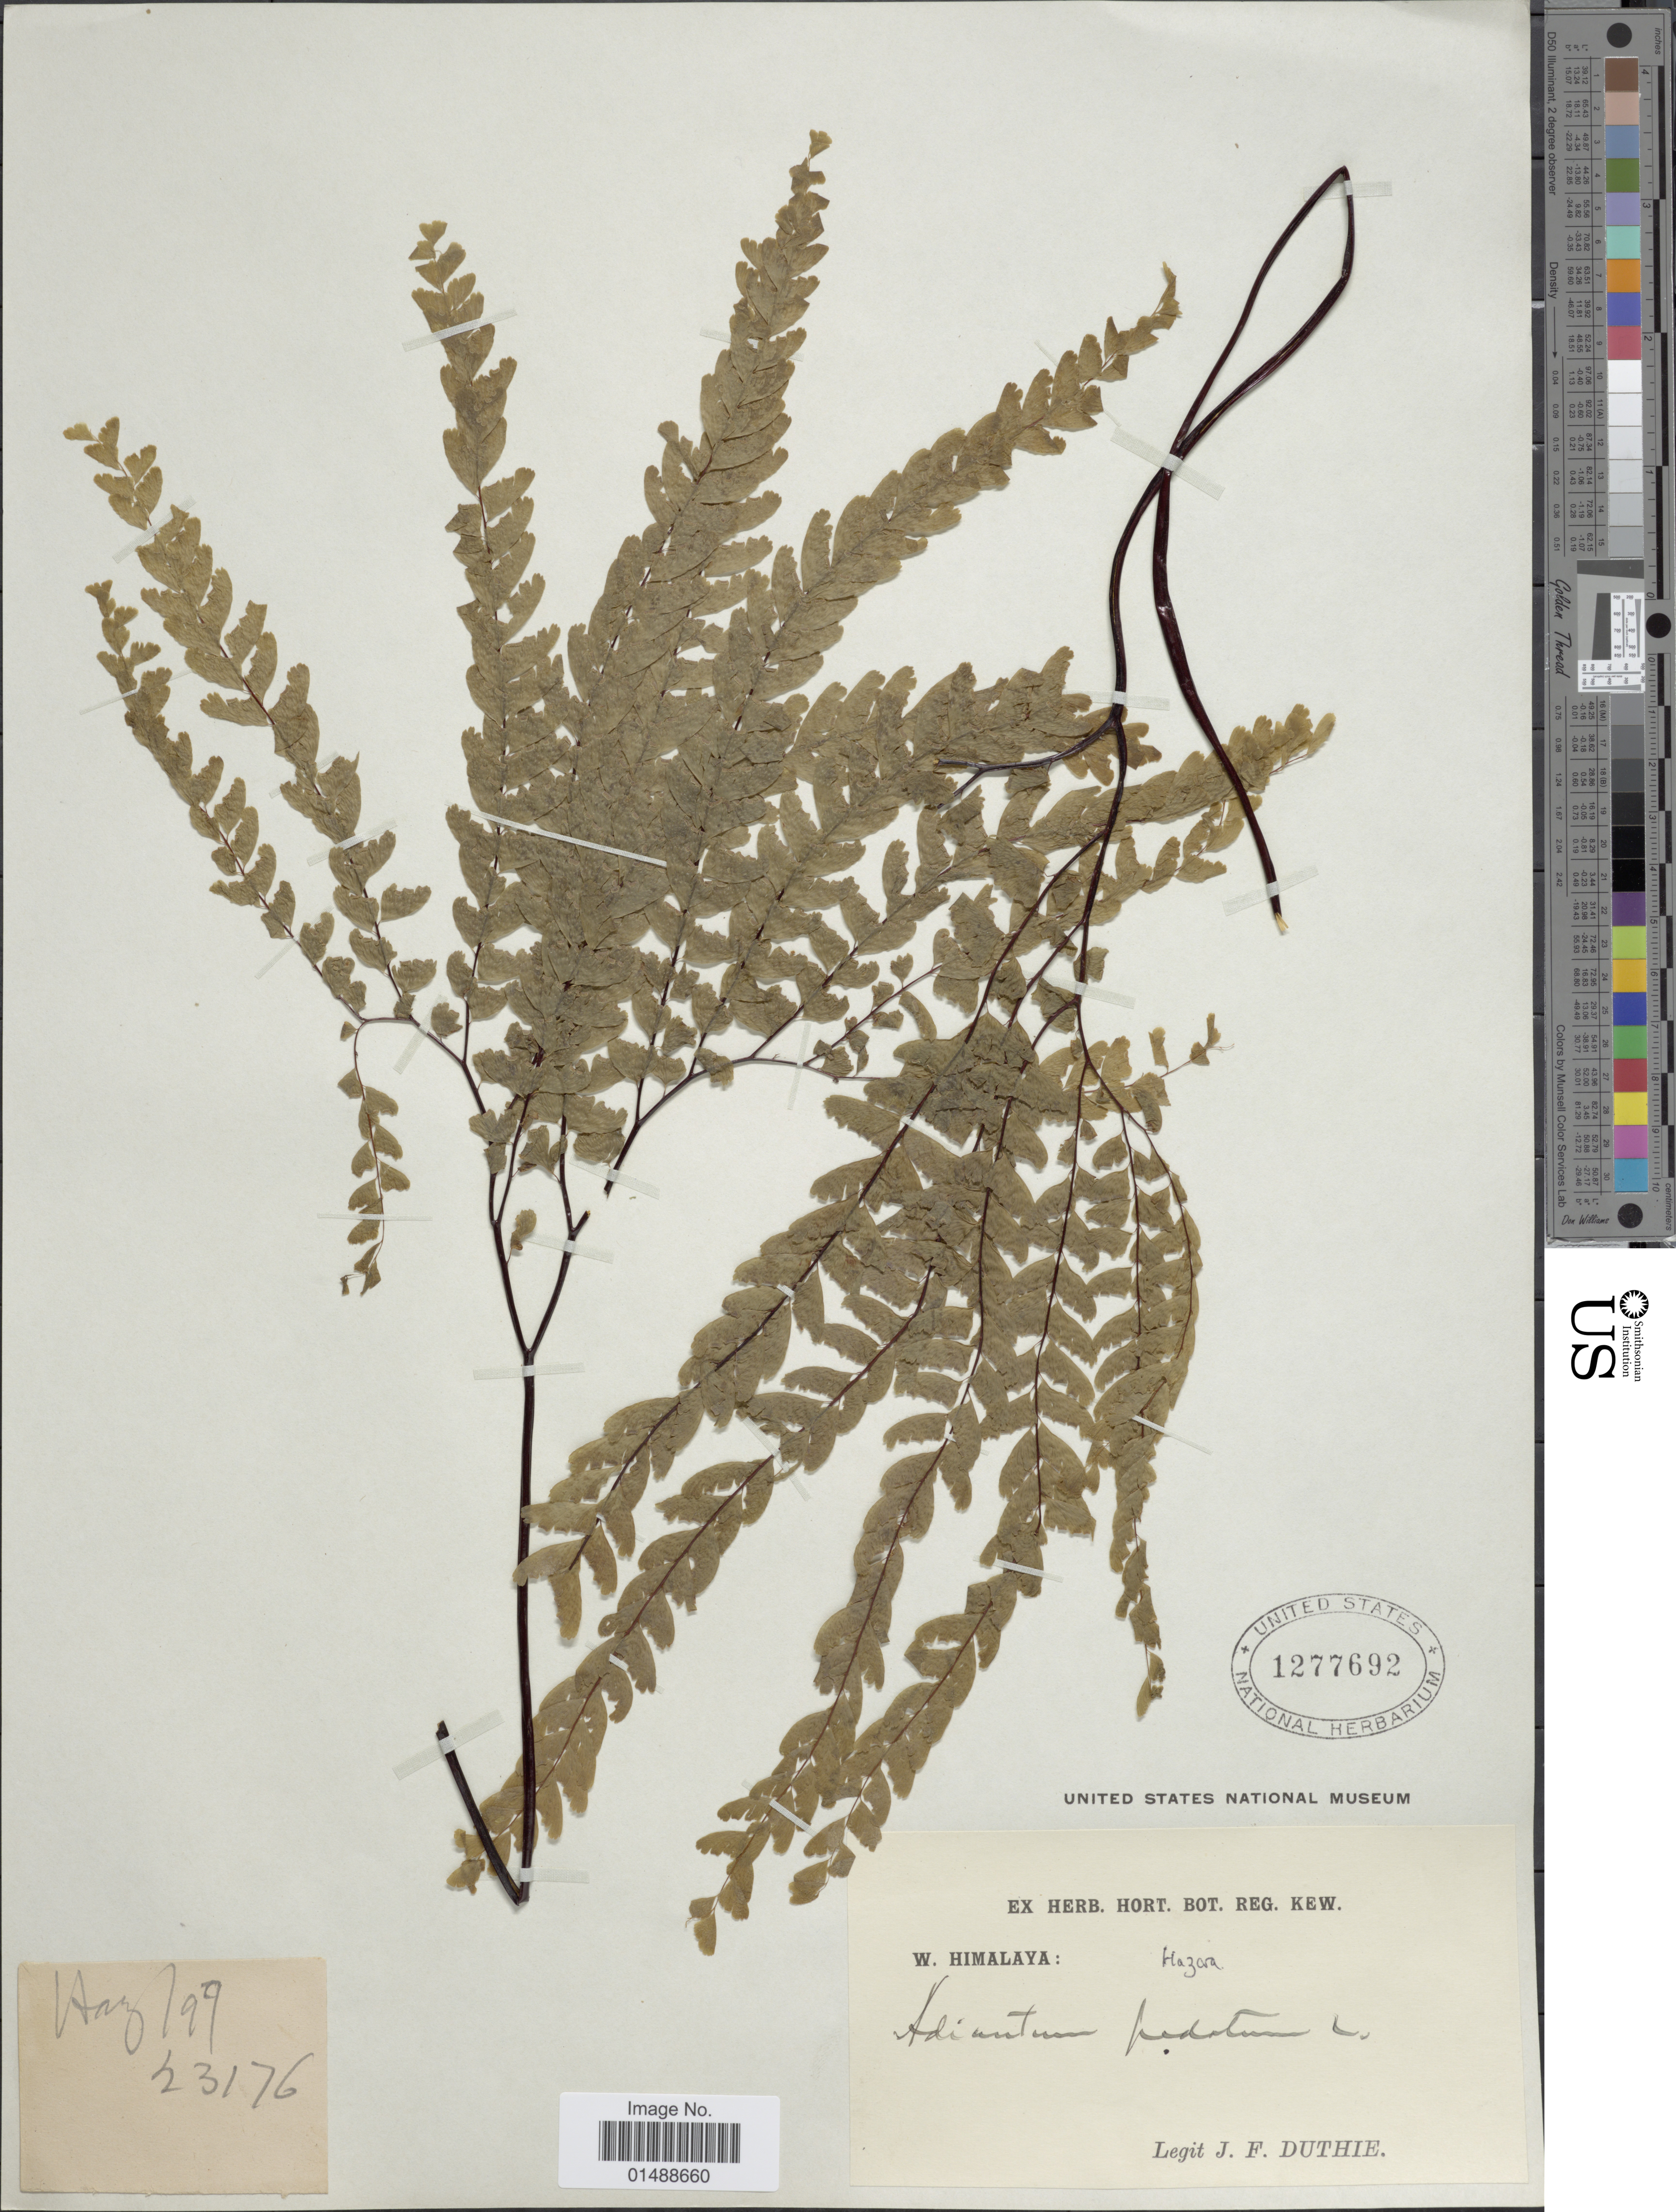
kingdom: Plantae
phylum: Tracheophyta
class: Polypodiopsida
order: Polypodiales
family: Pteridaceae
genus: Adiantum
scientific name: Adiantum pedatum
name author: L.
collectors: J. F. Duthie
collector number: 23176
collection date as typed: Transcribed d/m/y: /5/99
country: India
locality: W. Himalaya: Hazora.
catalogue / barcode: US 1277692